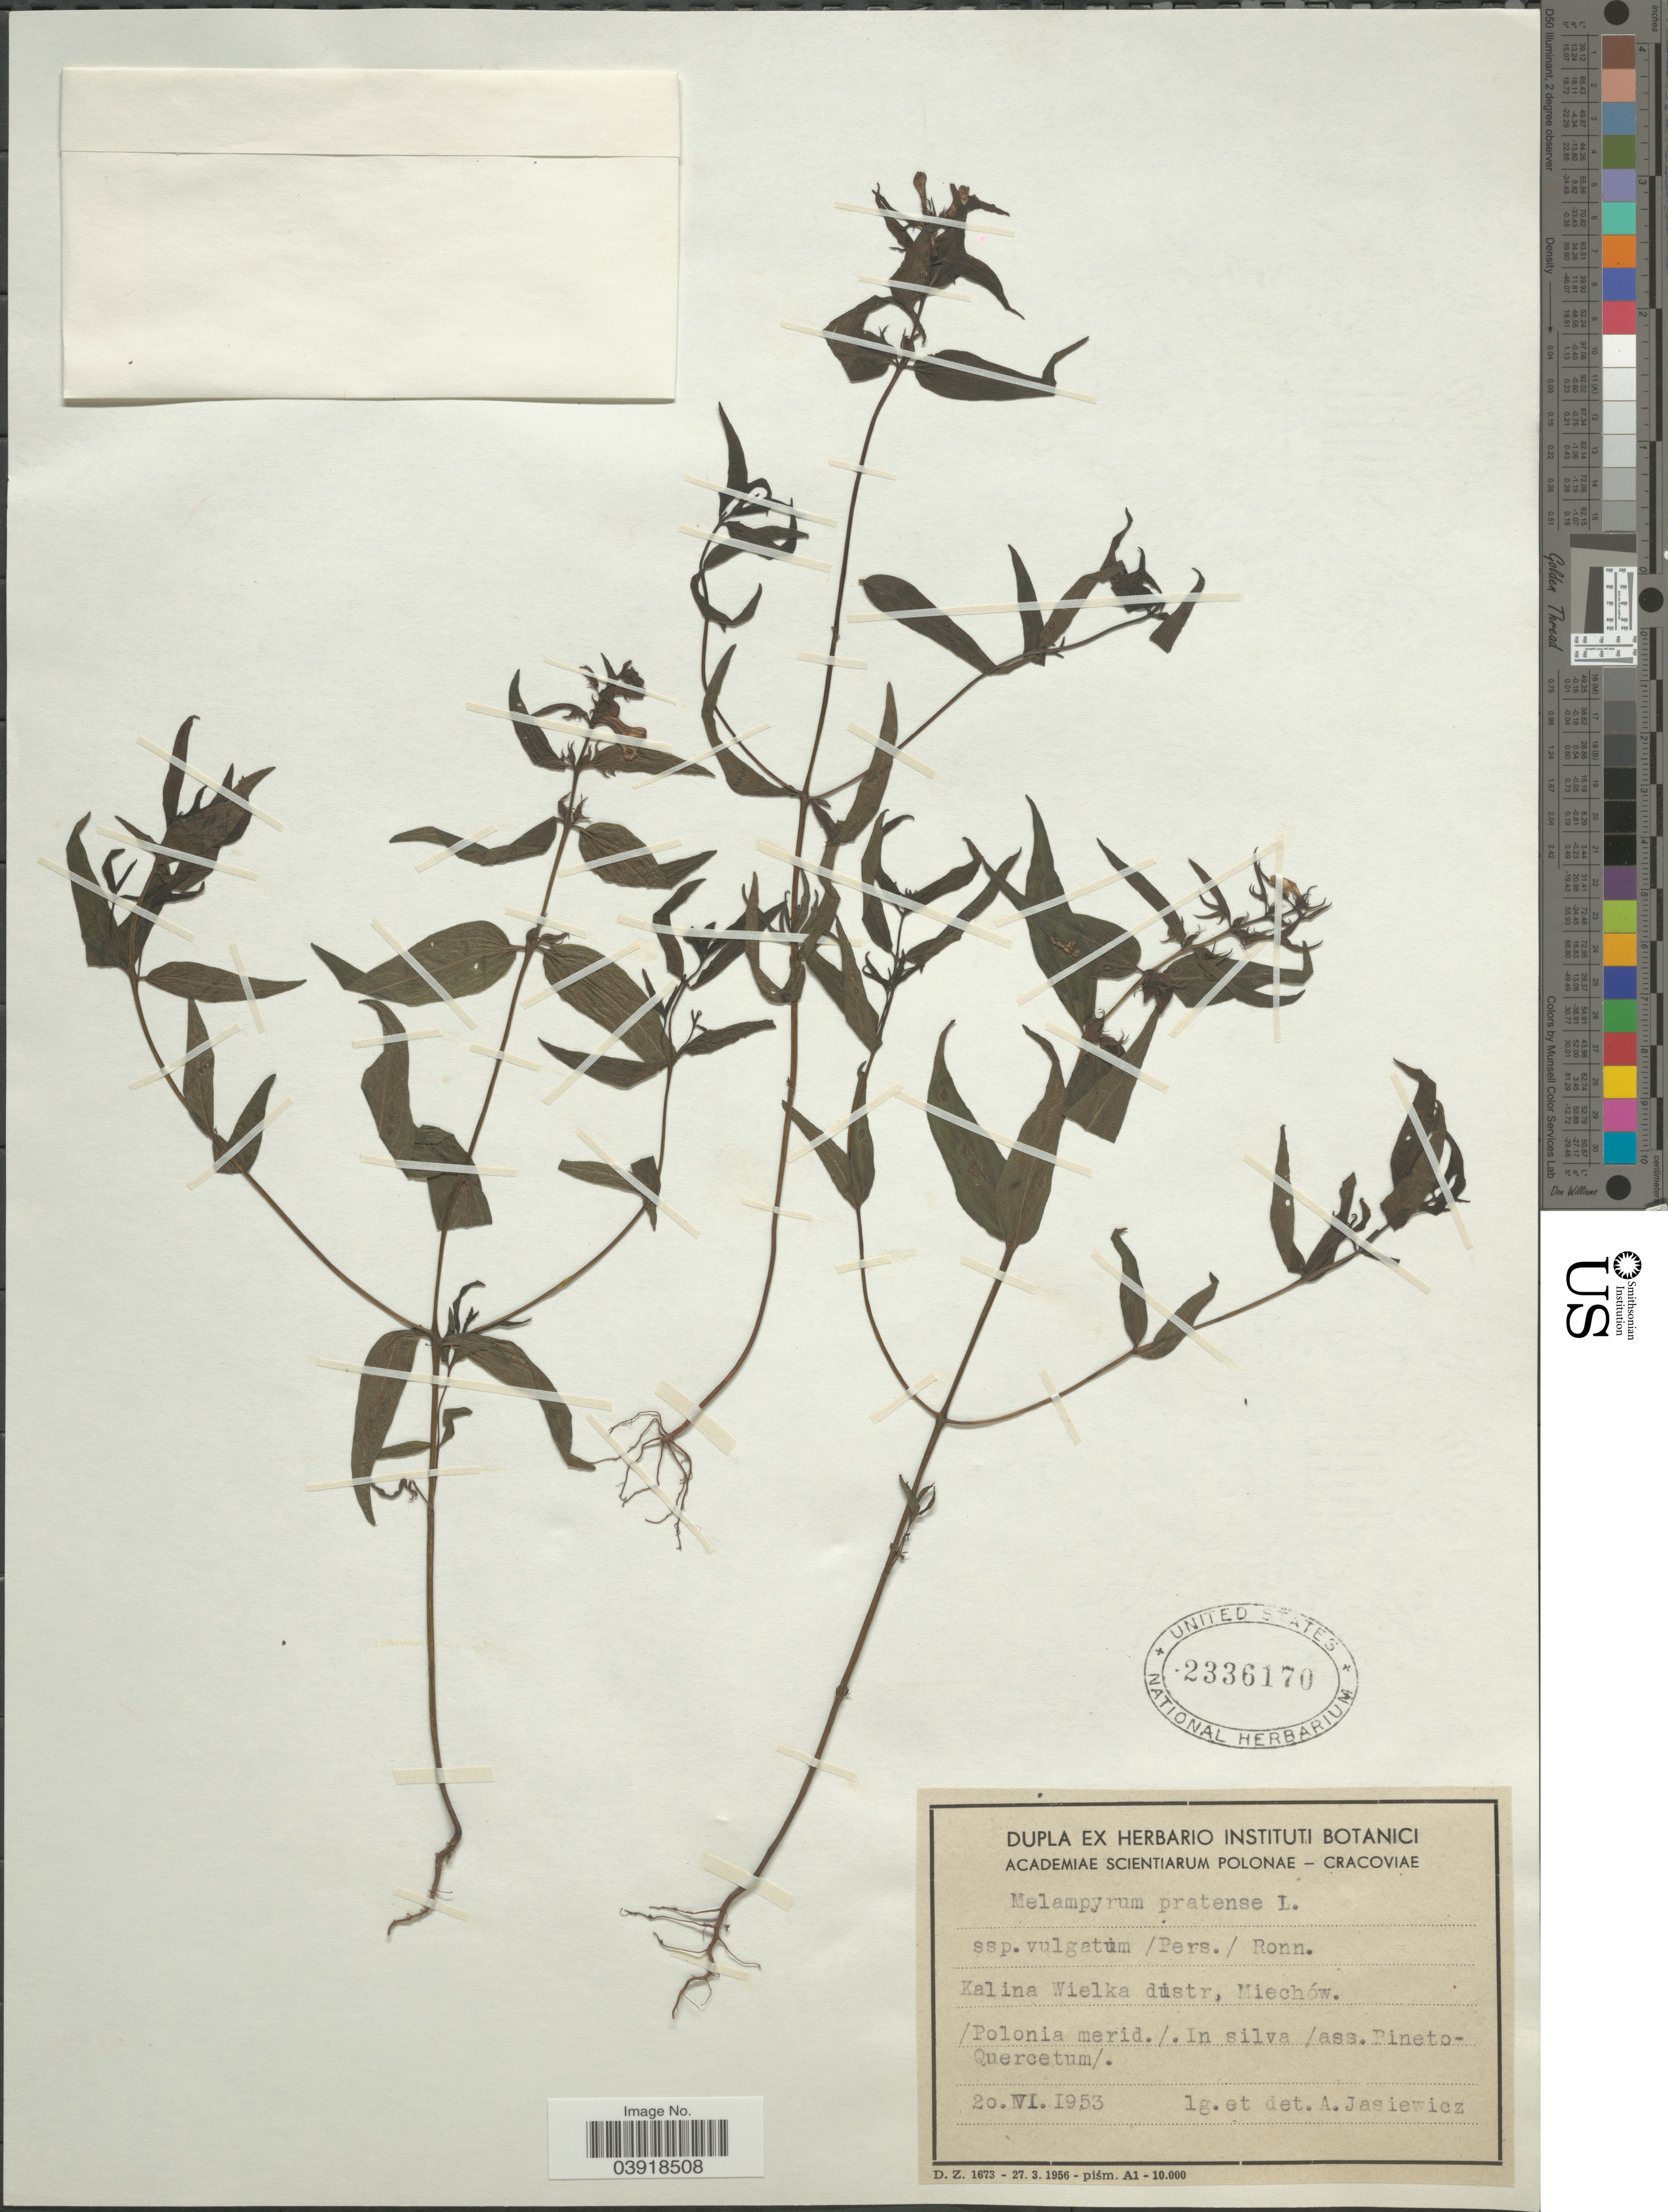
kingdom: Plantae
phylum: Tracheophyta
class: Magnoliopsida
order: Lamiales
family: Orobanchaceae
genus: Melampyrum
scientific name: Melampyrum pratense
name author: L.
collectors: A. Jasiewicz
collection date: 1953-06-20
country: Poland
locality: Kalina Wielka distr. Miechów./ Polonia merid./. In silva / ass. Pineto - Quercetum/.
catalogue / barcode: US 2336170